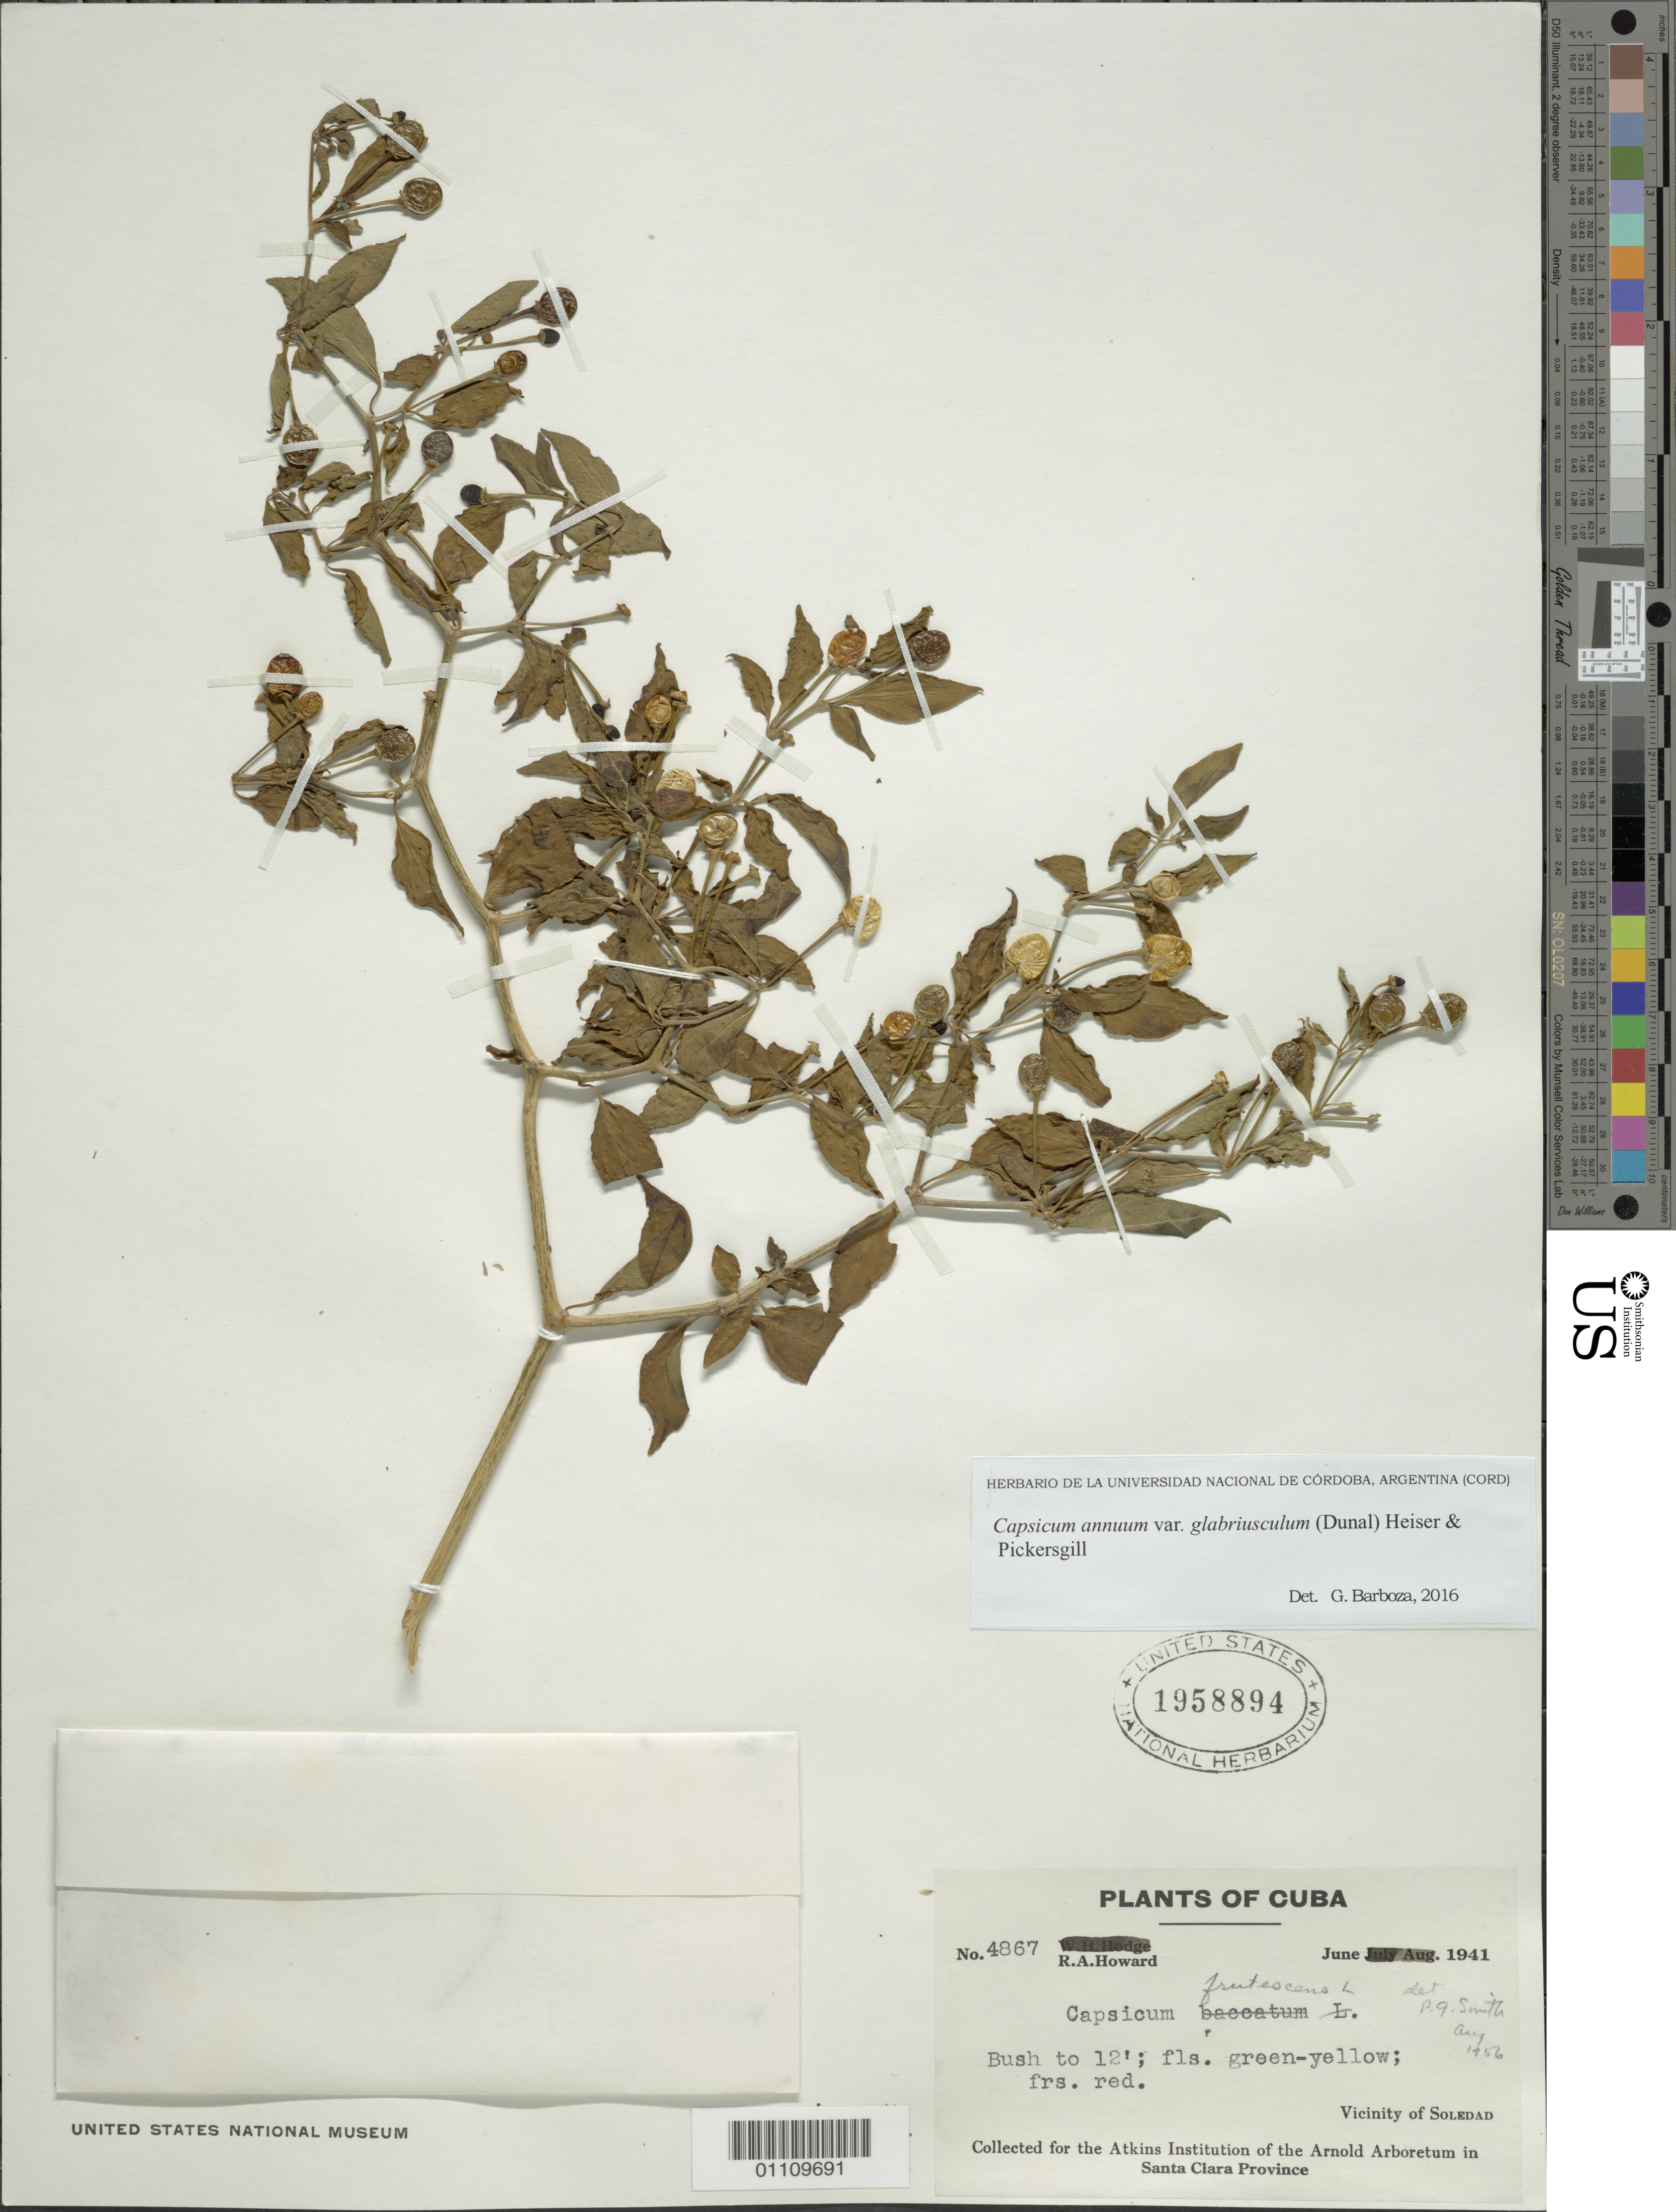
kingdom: Plantae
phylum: Tracheophyta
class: Magnoliopsida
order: Solanales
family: Solanaceae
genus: Capsicum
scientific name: Capsicum annuum var. glabriusculum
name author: (Dunal) Heiser & Pickersgill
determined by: Barboza, G. E., (CORD), Museo Botanico - Cordoba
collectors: R. A. Howard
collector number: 4867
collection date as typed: Jun 1941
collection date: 1951-06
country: Cuba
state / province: Cienfuegos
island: Cuba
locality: Soledad, vicinity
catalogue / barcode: US 1958894